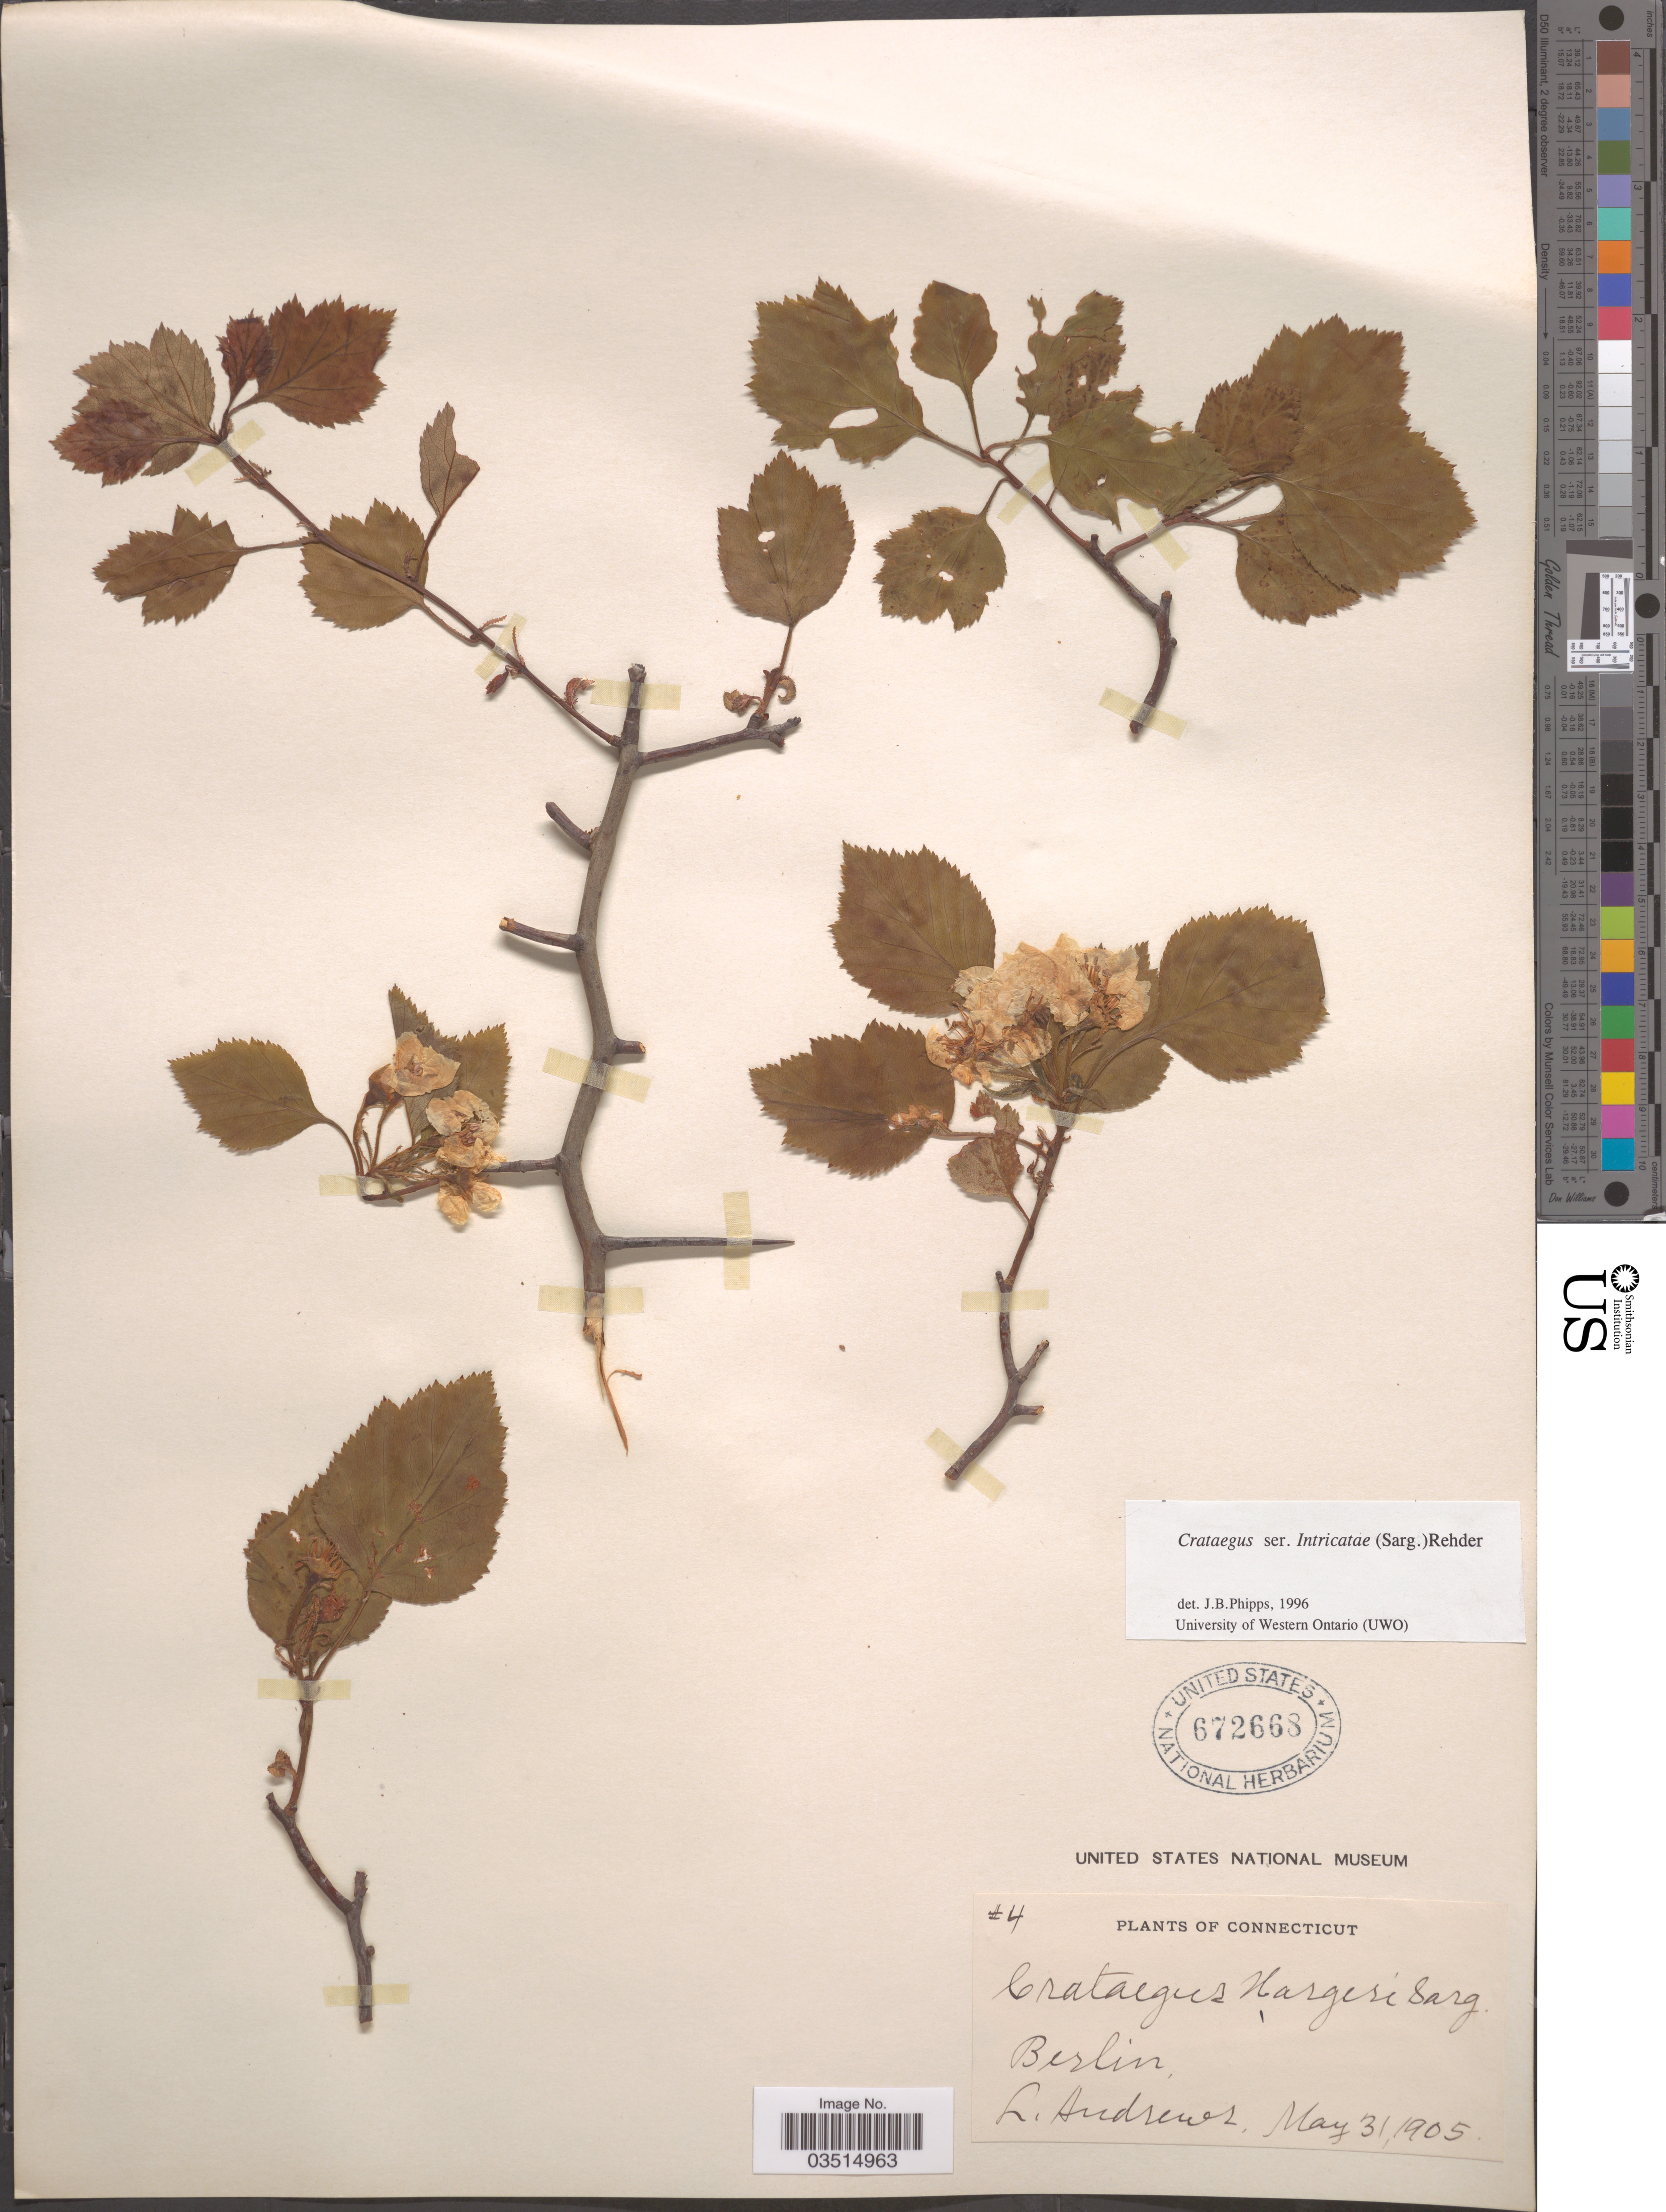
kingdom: Plantae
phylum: Tracheophyta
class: Magnoliopsida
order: Rosales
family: Rosaceae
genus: Crataegus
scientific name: Crataegus hargeri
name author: Sarg.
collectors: L. Andrews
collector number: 4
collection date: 1905-05-31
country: United States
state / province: Connecticut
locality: Berlin.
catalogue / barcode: US 672668